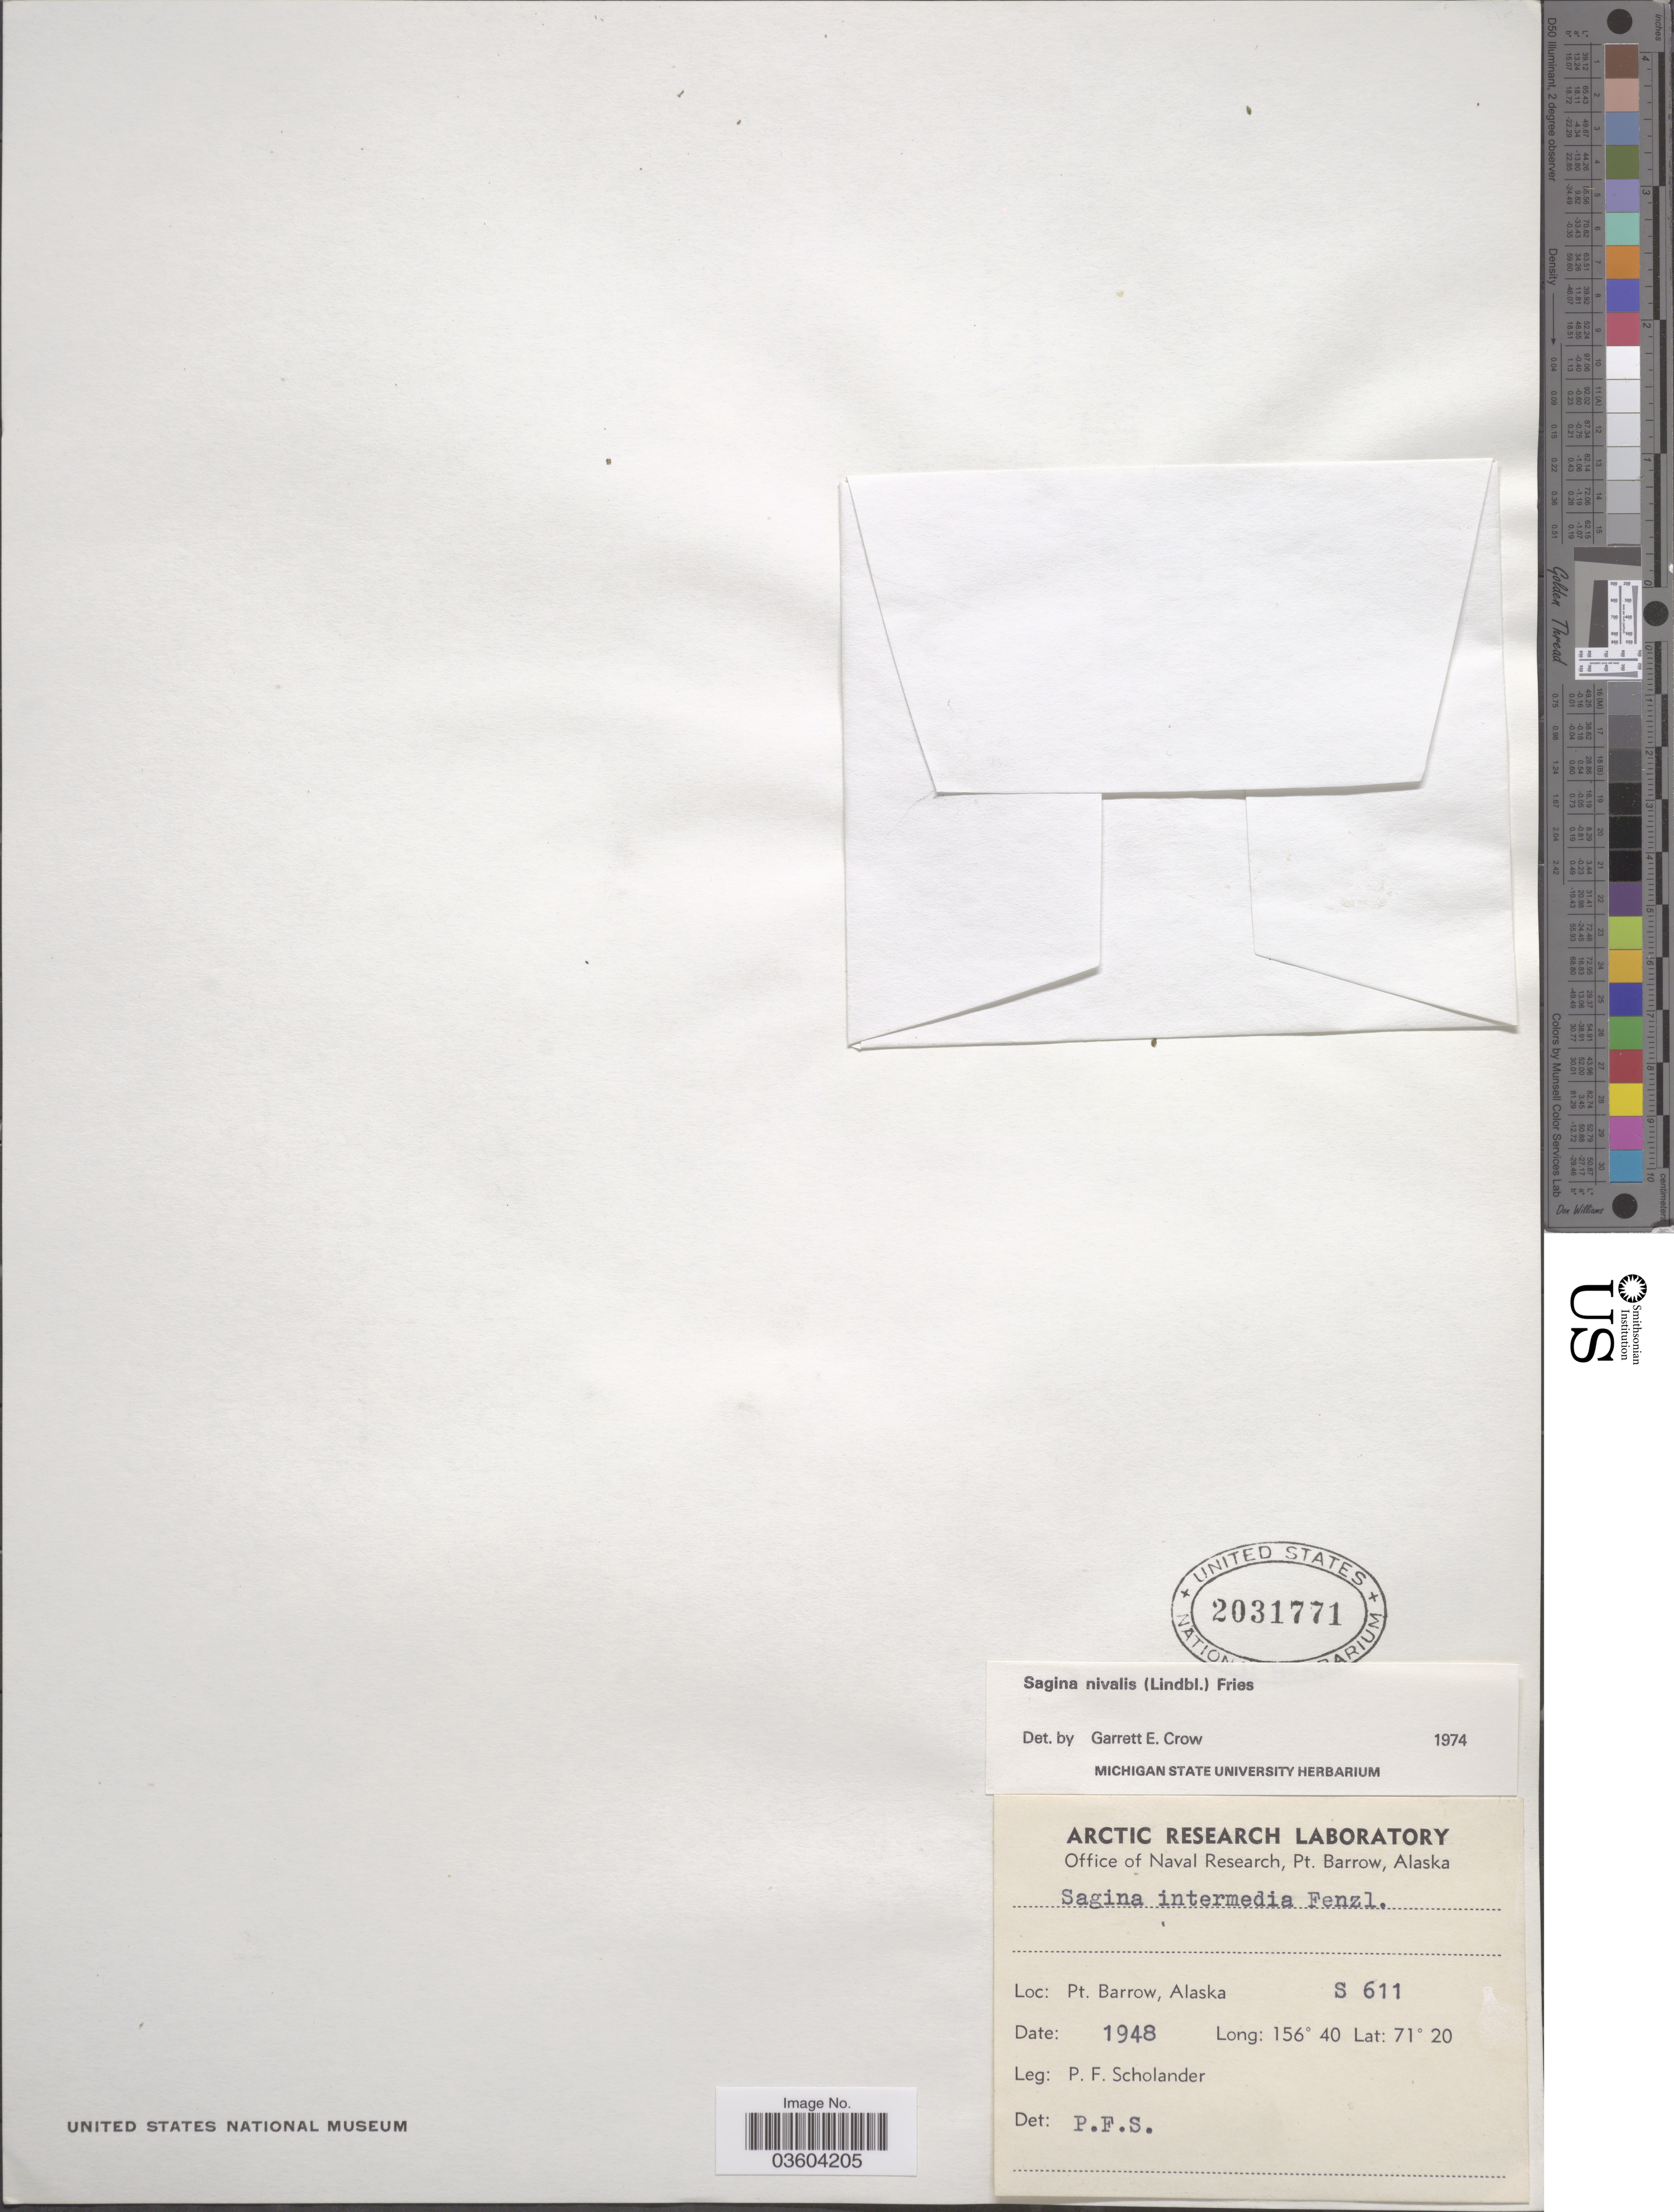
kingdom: Plantae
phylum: Tracheophyta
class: Magnoliopsida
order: Caryophyllales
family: Caryophyllaceae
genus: Sagina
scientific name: Sagina nivalis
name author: (Lindblom) Fr.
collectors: P. Scholander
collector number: S 611?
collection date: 1948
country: United States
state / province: Alaska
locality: Pt. Barrow.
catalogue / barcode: US 2031771